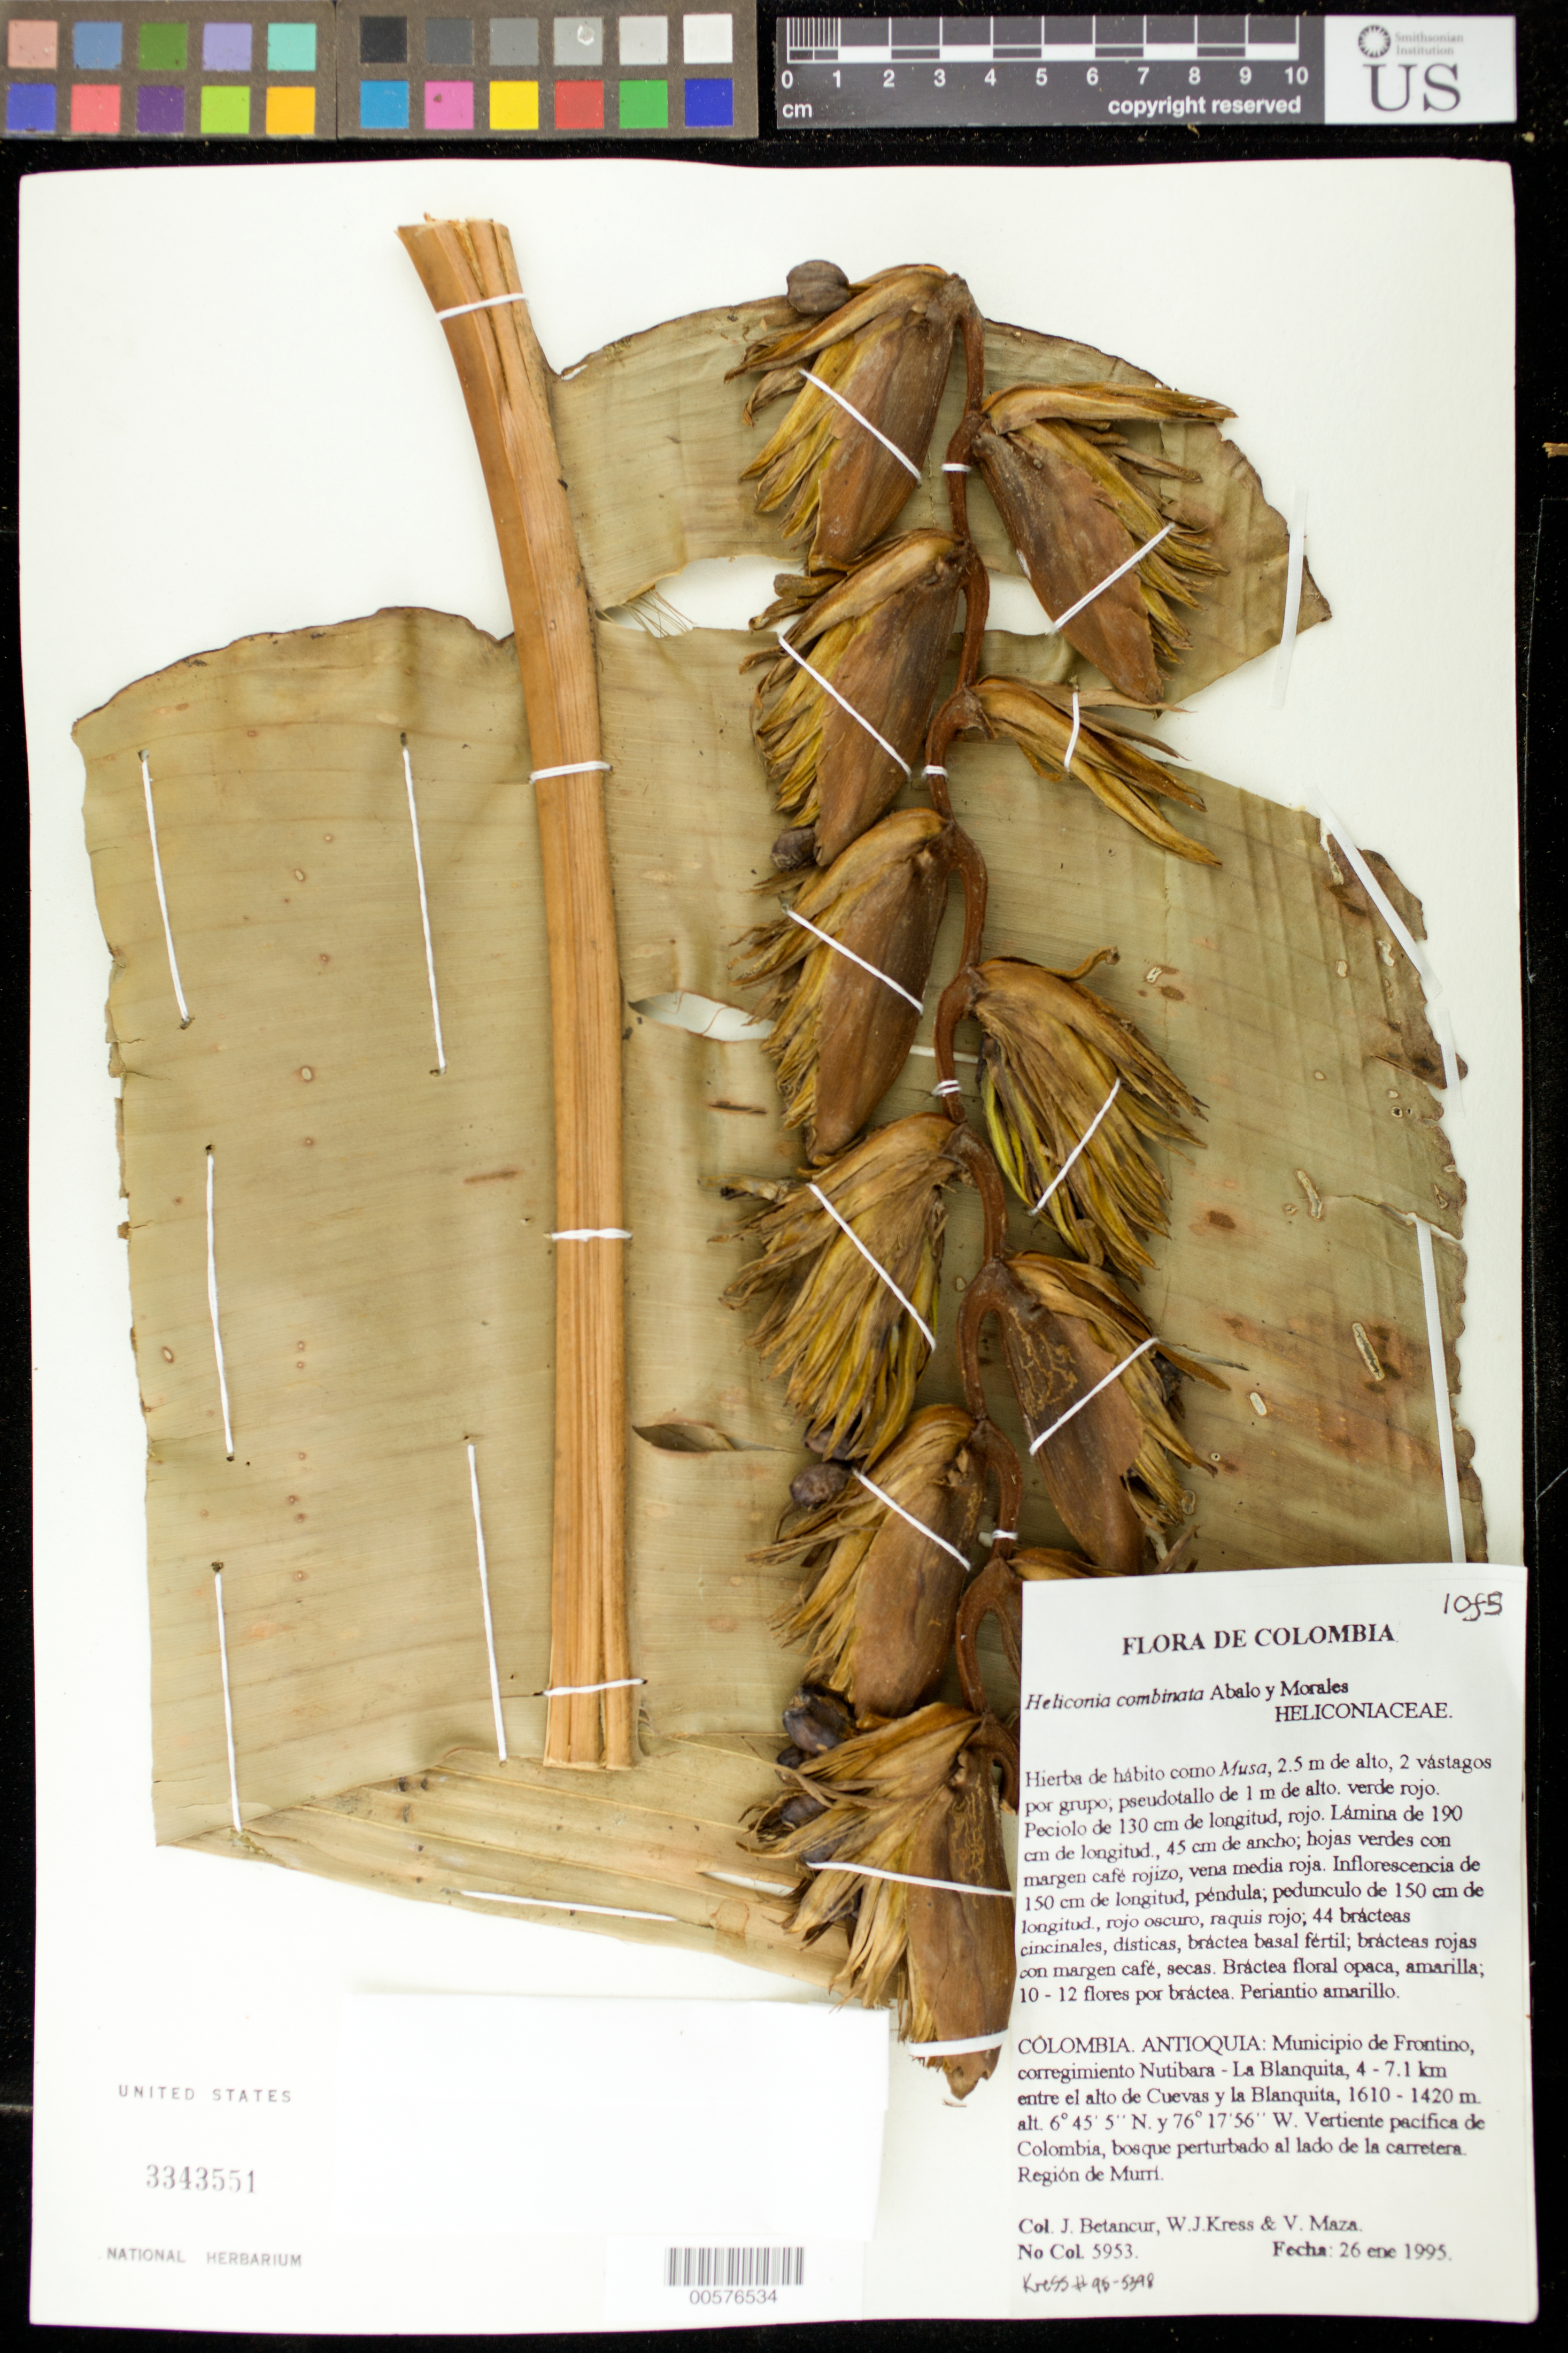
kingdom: Plantae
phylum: Tracheophyta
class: Liliopsida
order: Zingiberales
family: Heliconiaceae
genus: Heliconia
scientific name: Heliconia combinata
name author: Abalo & G. Morales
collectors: J. C. Betancur, W. J. Kress & V. Maza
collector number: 5953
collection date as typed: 26 Jan 1995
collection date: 1995-01-26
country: Colombia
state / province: Antioquia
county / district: Frontino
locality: Road between Nutibara and La Blanquita, 17 km from Nutibara.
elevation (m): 1615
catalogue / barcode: US 3343551